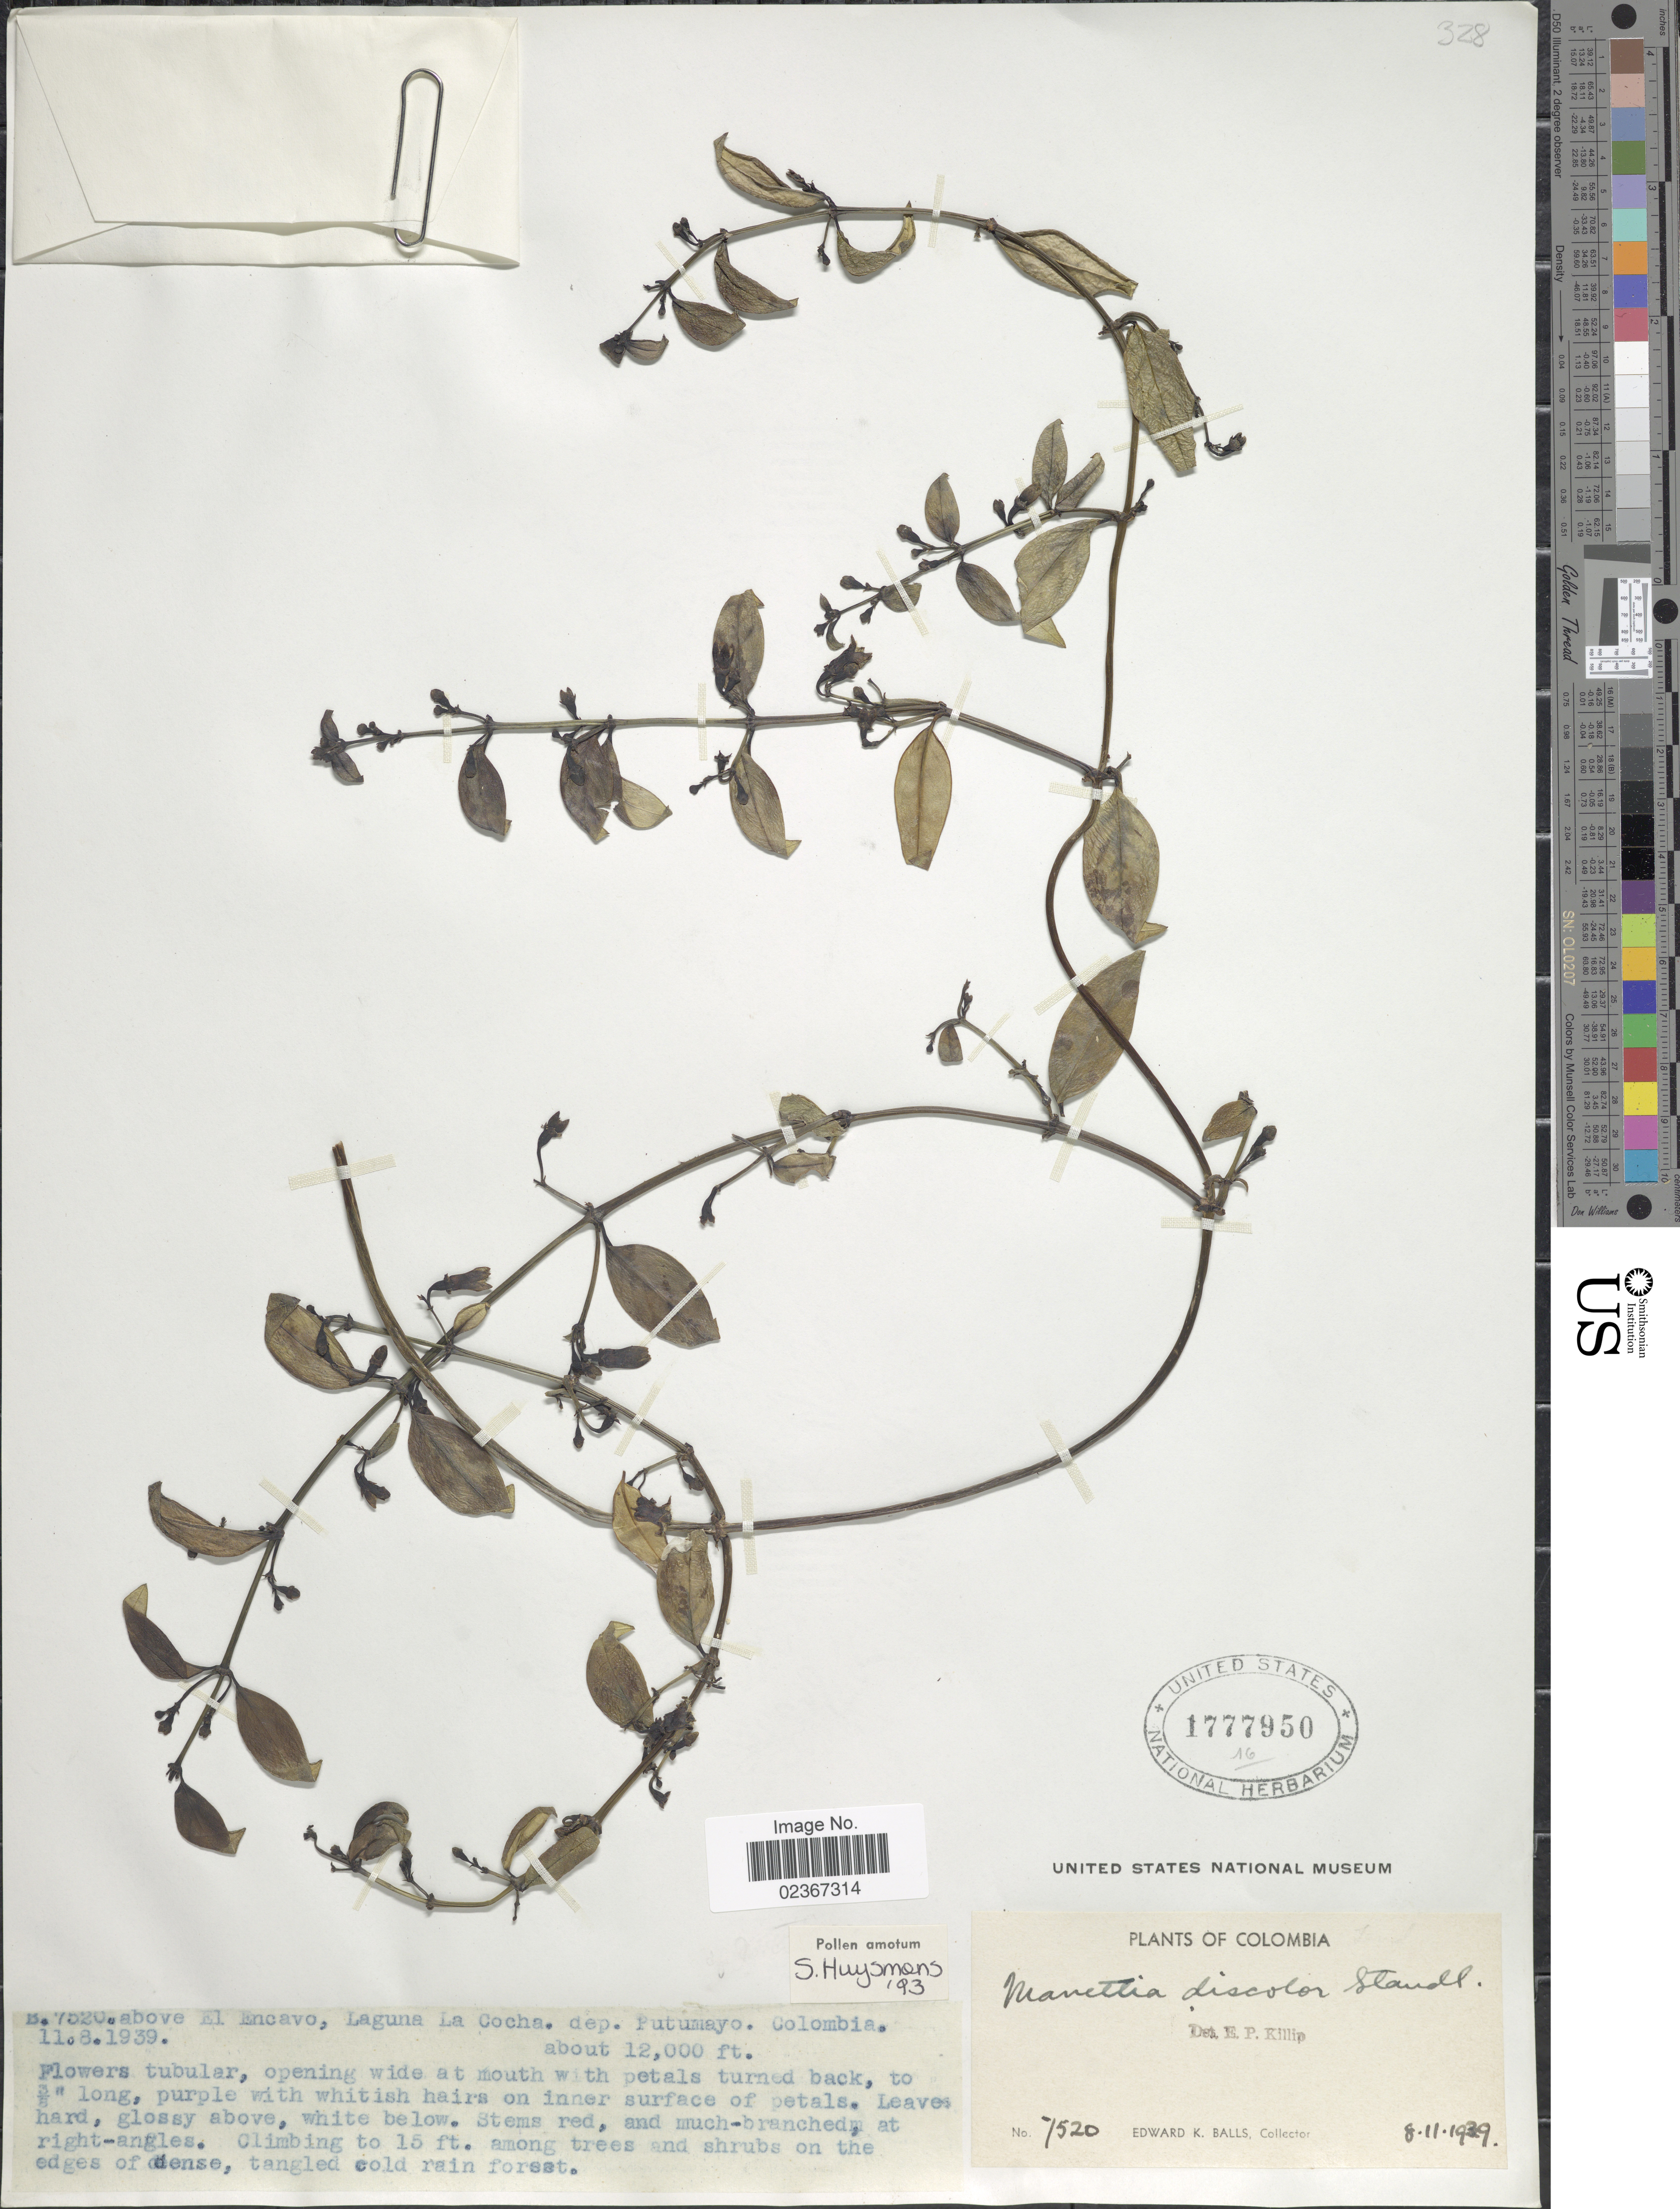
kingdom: Plantae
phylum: Tracheophyta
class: Magnoliopsida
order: Gentianales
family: Rubiaceae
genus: Manettia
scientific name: Manettia discolor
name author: Standl. ex Steyerm.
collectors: E. K. Balls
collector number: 7520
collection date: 1939-08-11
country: Colombia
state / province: Putumayo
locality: Above El Encavo, Laguna La Cocha. Dep. Putumayo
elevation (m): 3658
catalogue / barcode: US 1777950